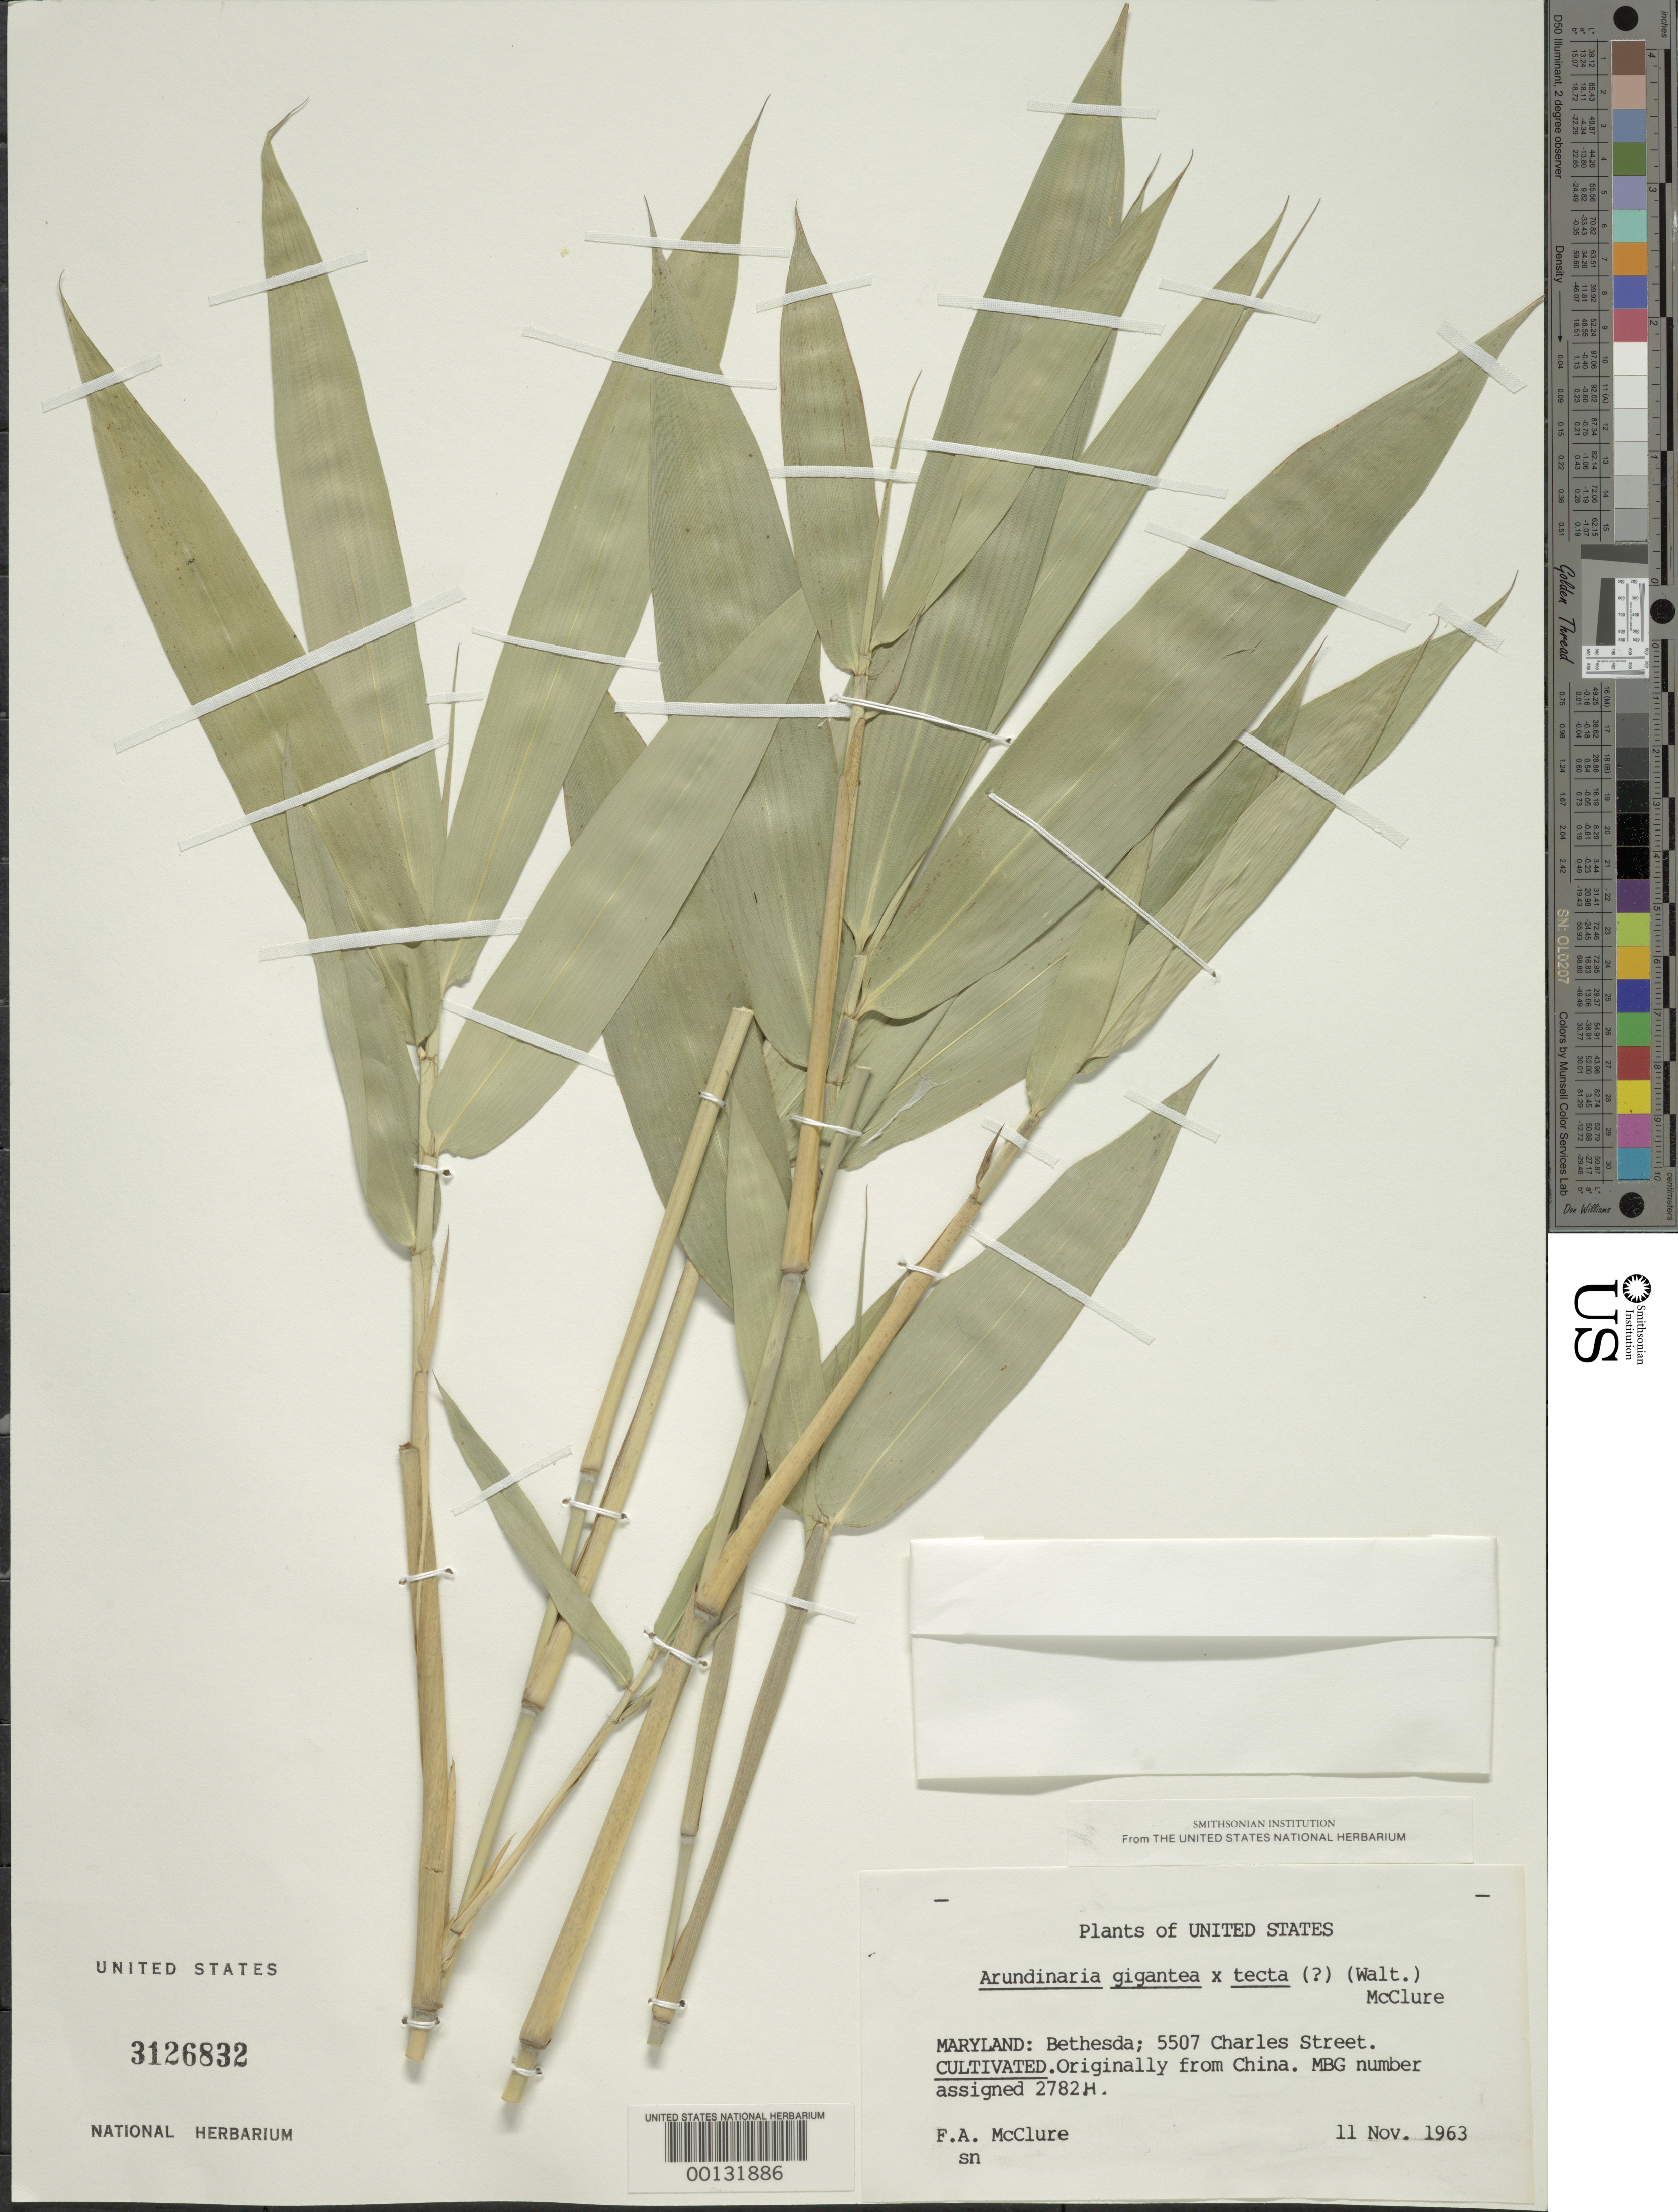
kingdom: Plantae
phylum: Tracheophyta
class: Liliopsida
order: Poales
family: Poaceae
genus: Arundinaria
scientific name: Arundinaria x gigantea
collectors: F. A. McClure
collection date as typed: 11 Nov 1963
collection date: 1963-11-11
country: United States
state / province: Maryland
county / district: Montgomery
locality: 5507 Charles Street, Bethesda (McClure's garden)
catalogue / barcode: US 3126832